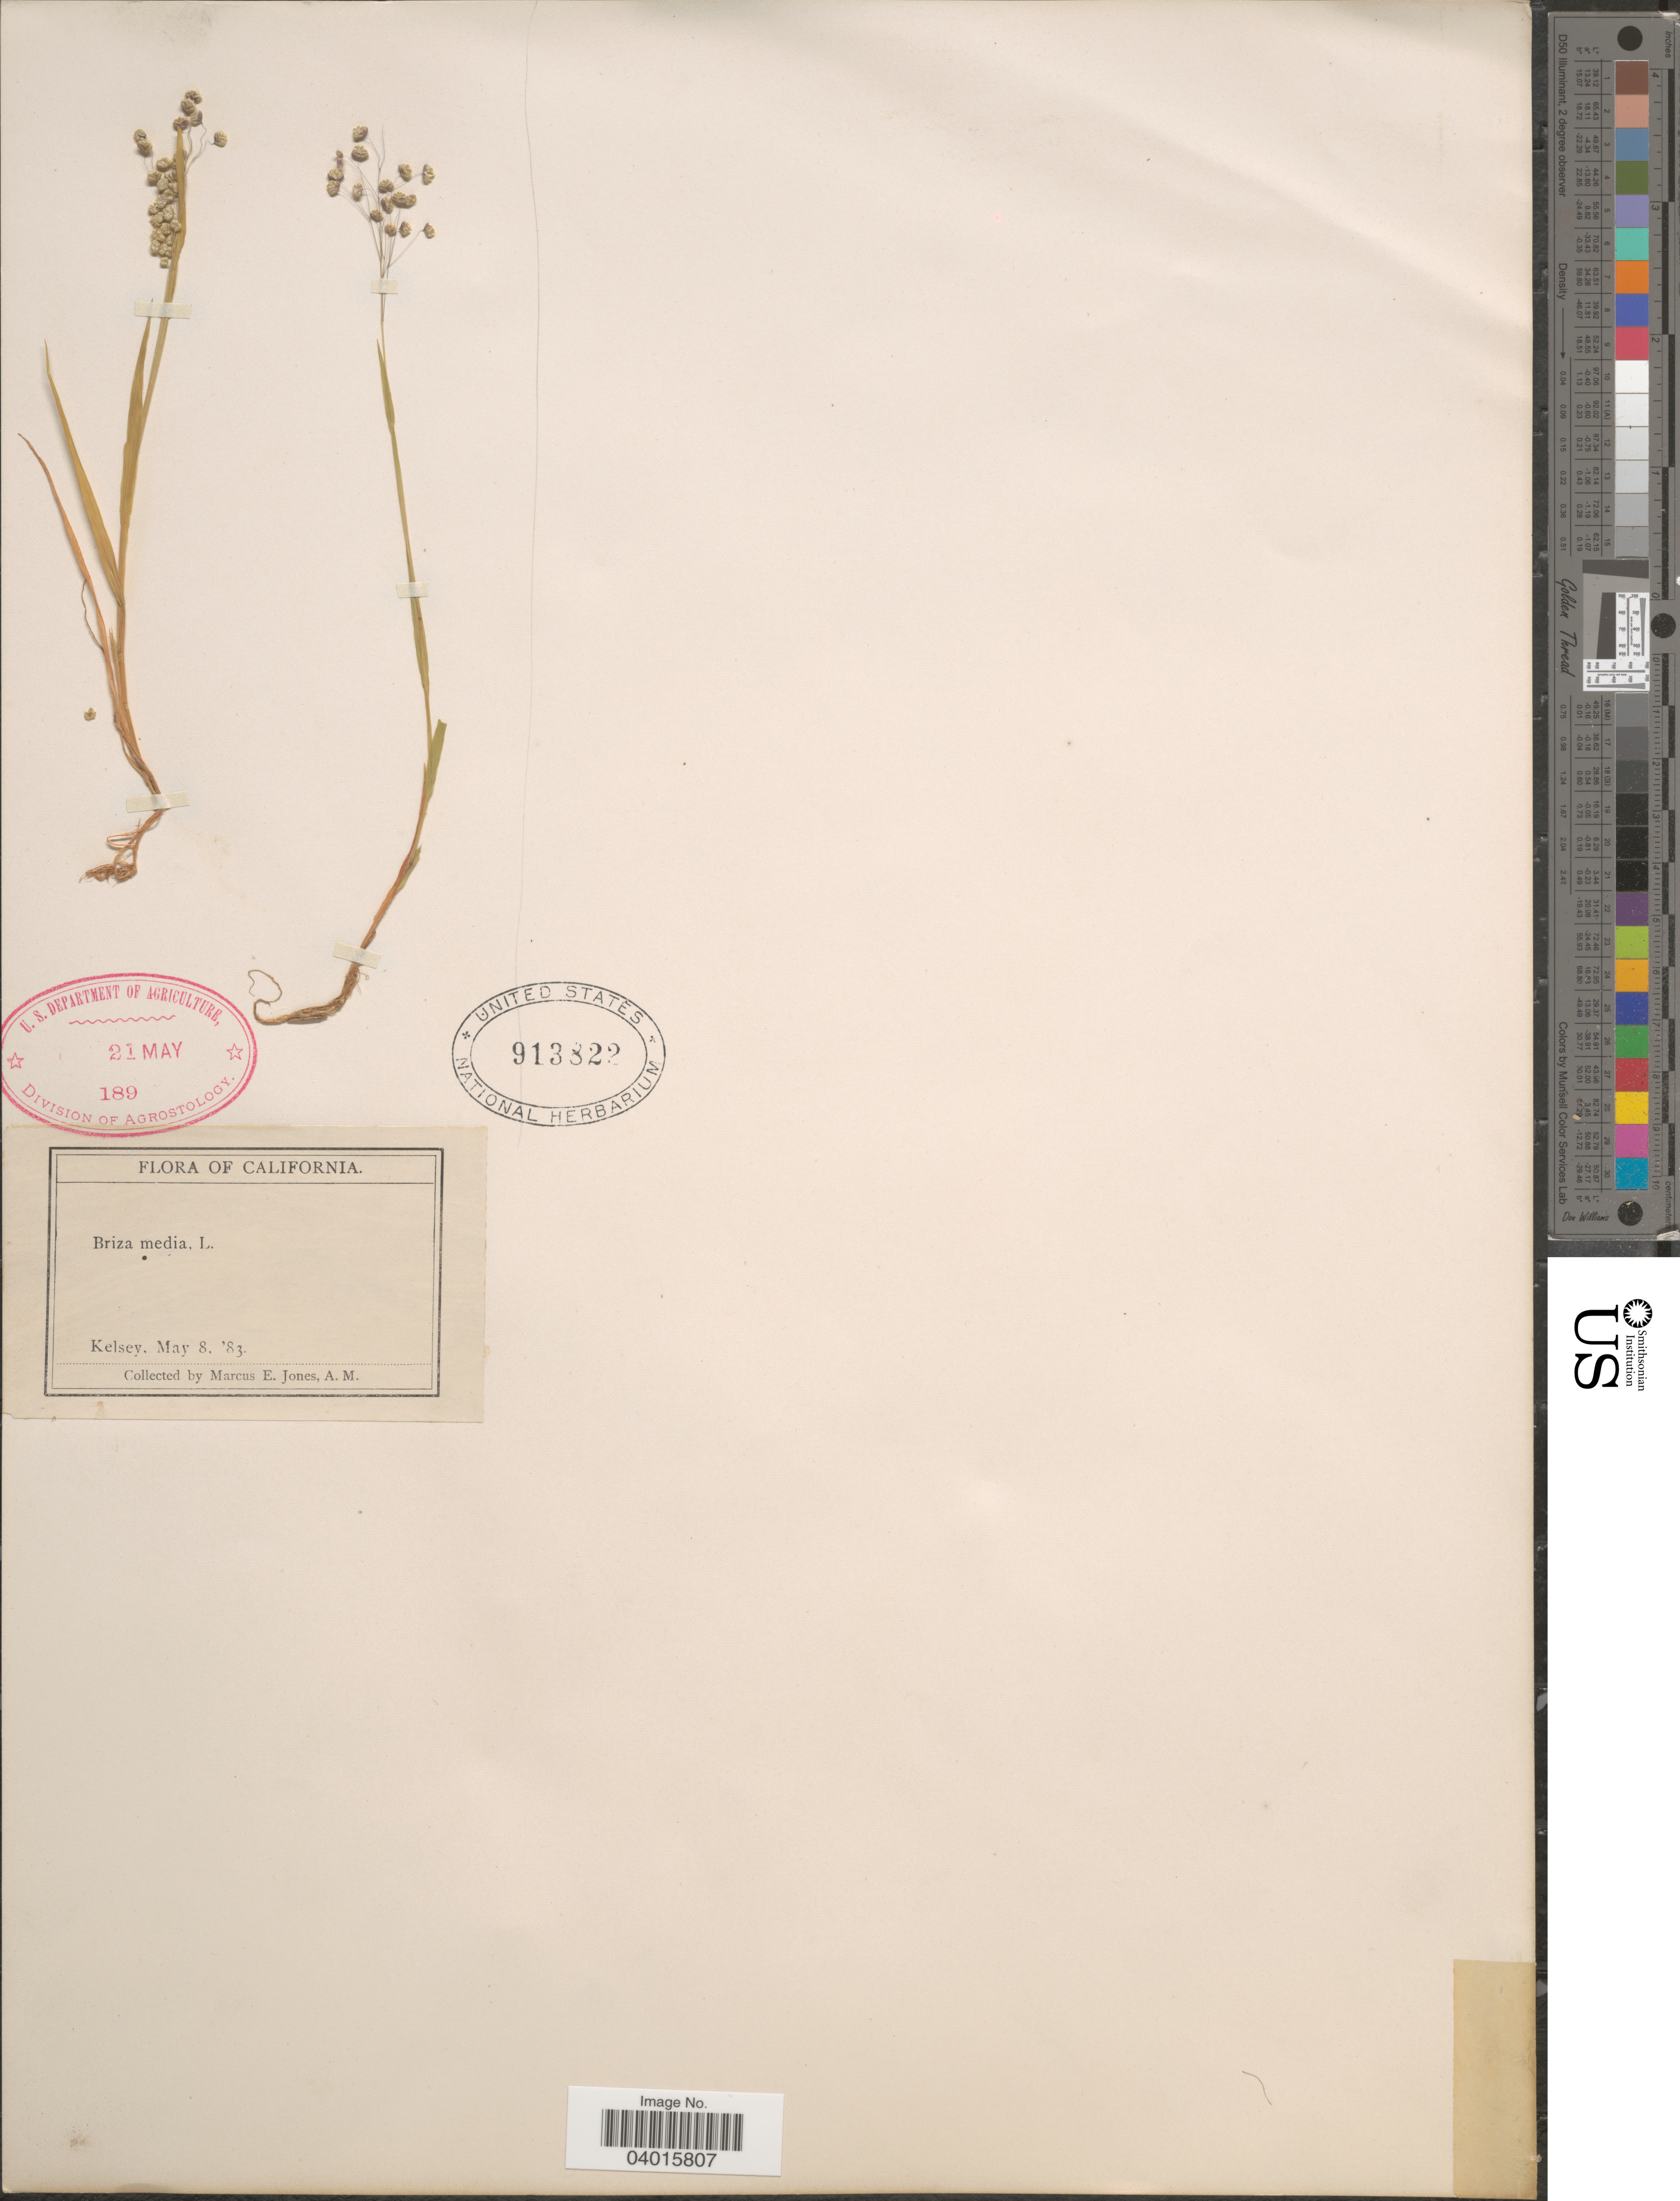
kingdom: Plantae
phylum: Tracheophyta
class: Liliopsida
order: Poales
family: Poaceae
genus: Briza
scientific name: Briza minor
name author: L.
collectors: M. E. Jones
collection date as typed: Transcribed d/m/y: 8/5/83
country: United States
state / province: California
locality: Kelsey.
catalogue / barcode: US 913822